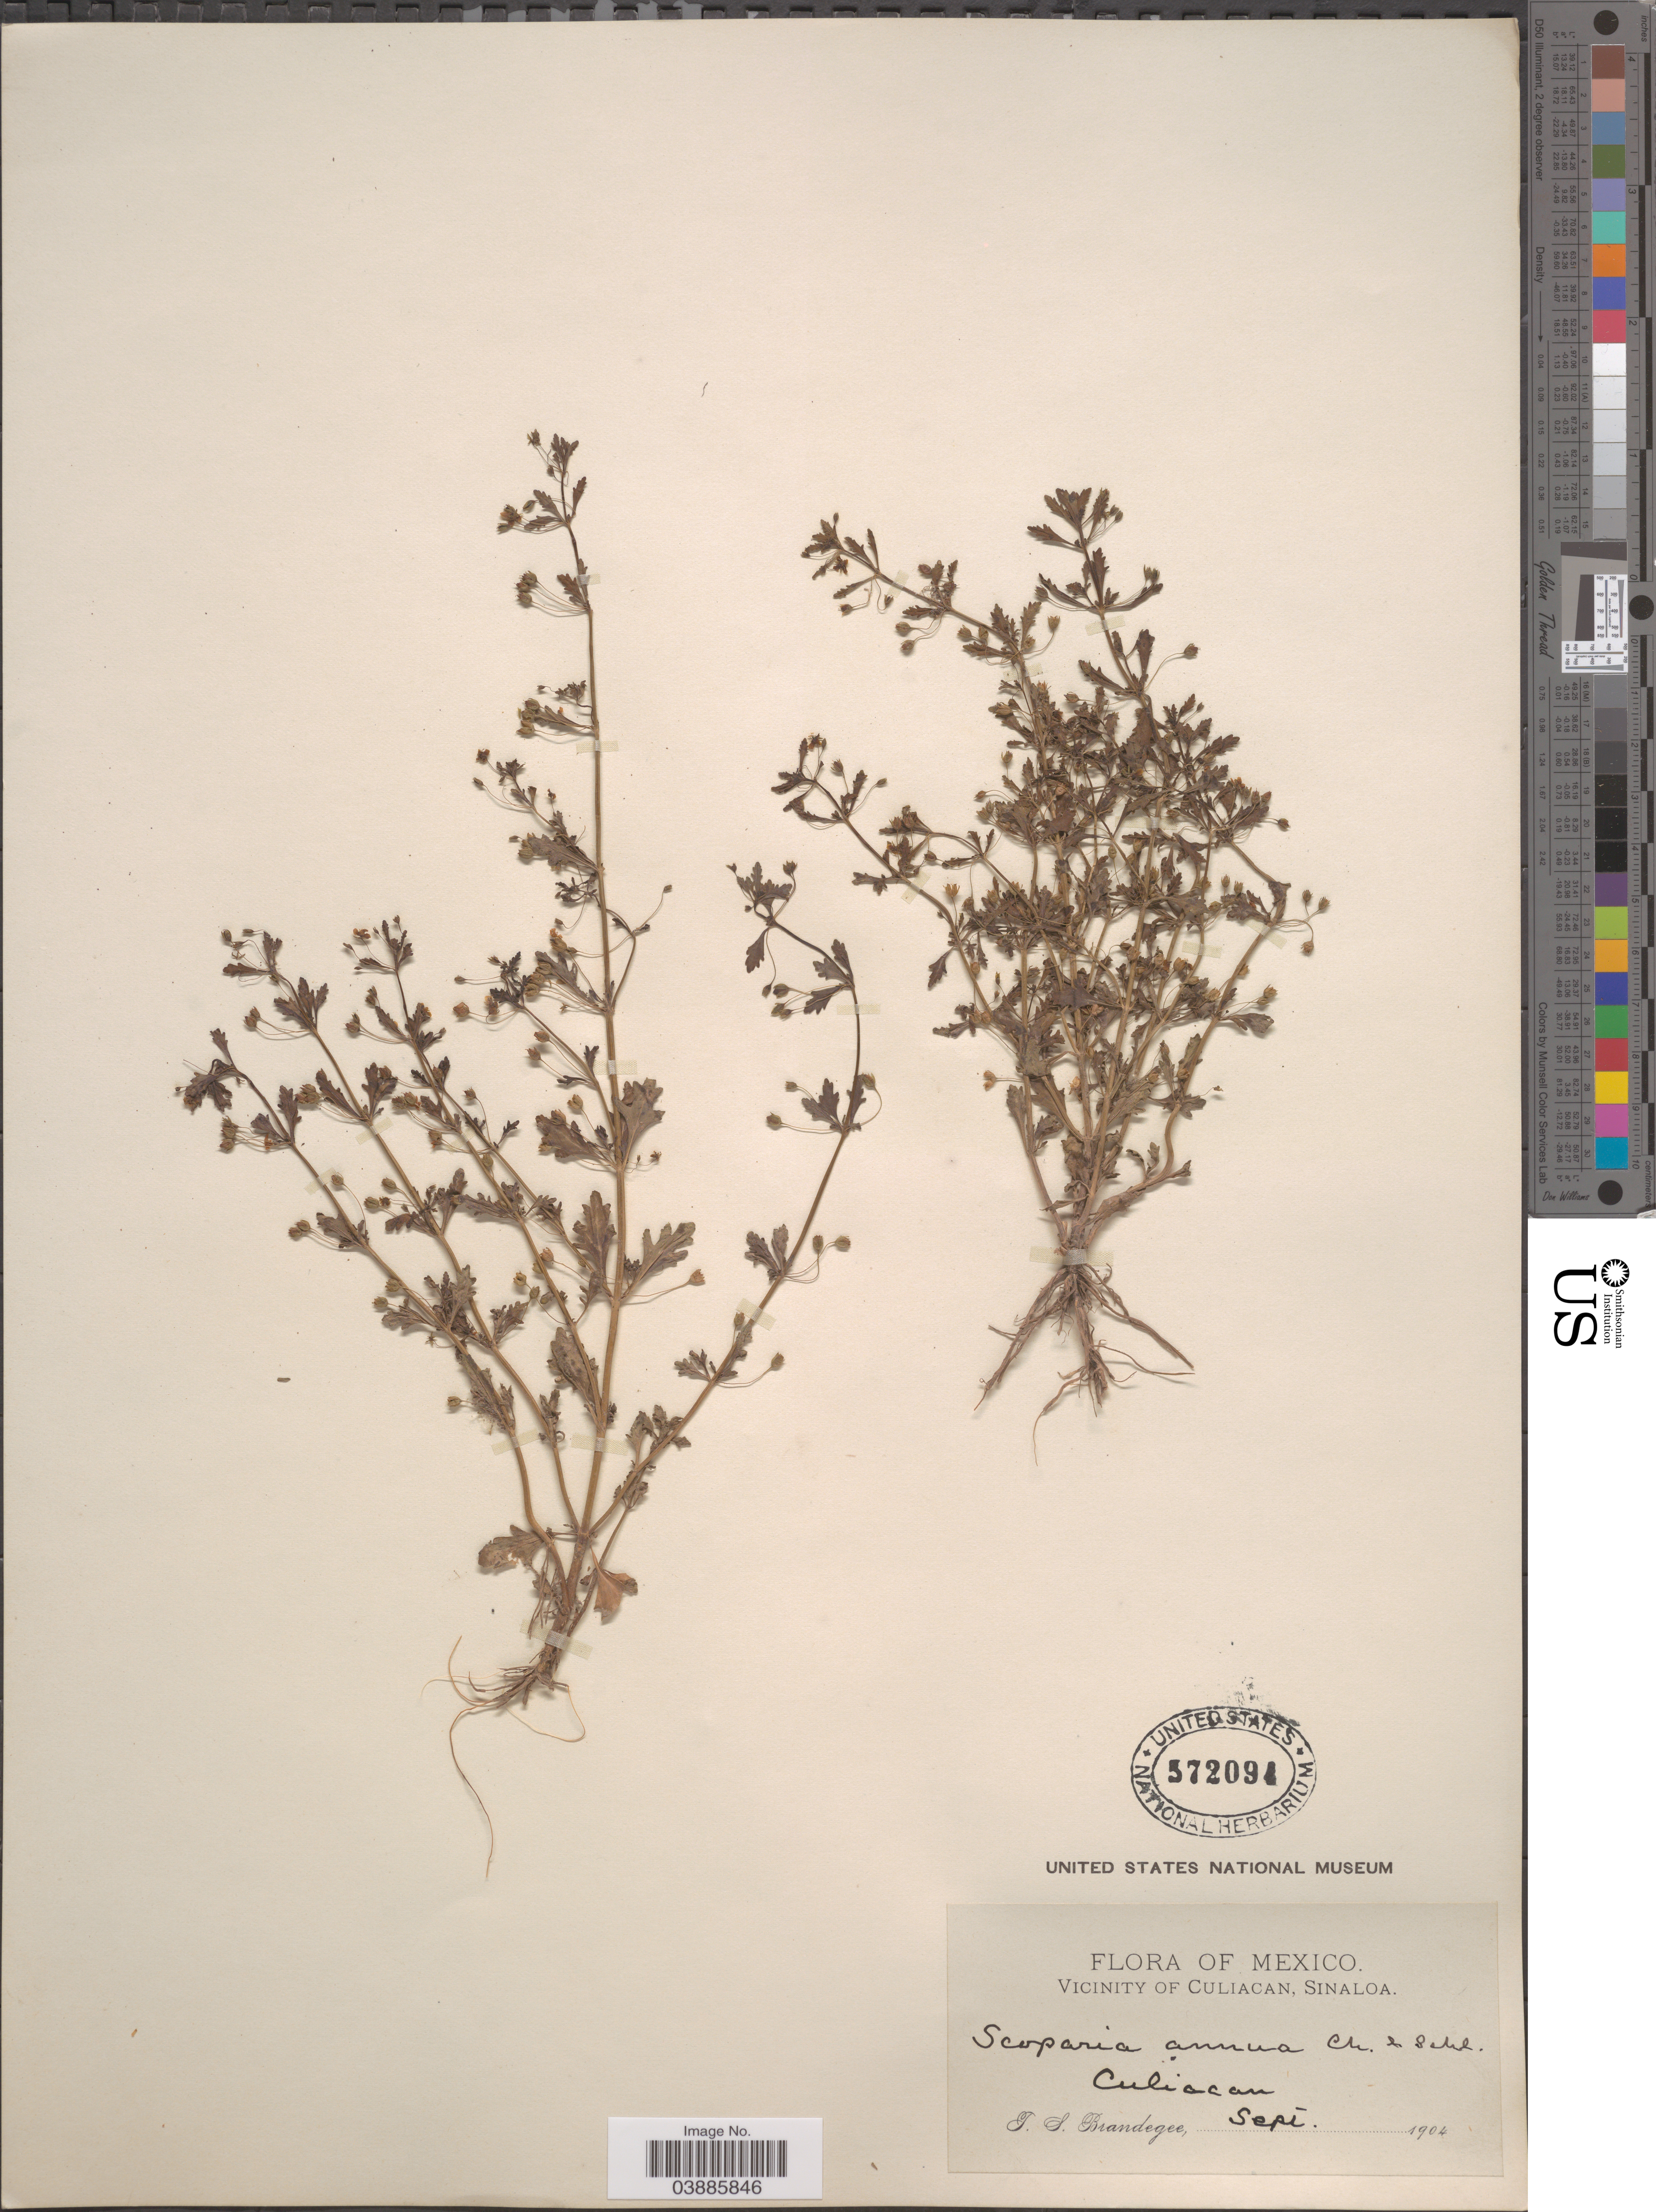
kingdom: Plantae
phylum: Tracheophyta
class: Magnoliopsida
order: Lamiales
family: Plantaginaceae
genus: Scoparia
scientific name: Scoparia annua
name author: Cham. ex Schltdl.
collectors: T. S. Brandegee (herbarium)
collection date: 1904-09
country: Mexico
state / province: Sinaloa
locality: Vicinity of Culiacan. Culiacan.